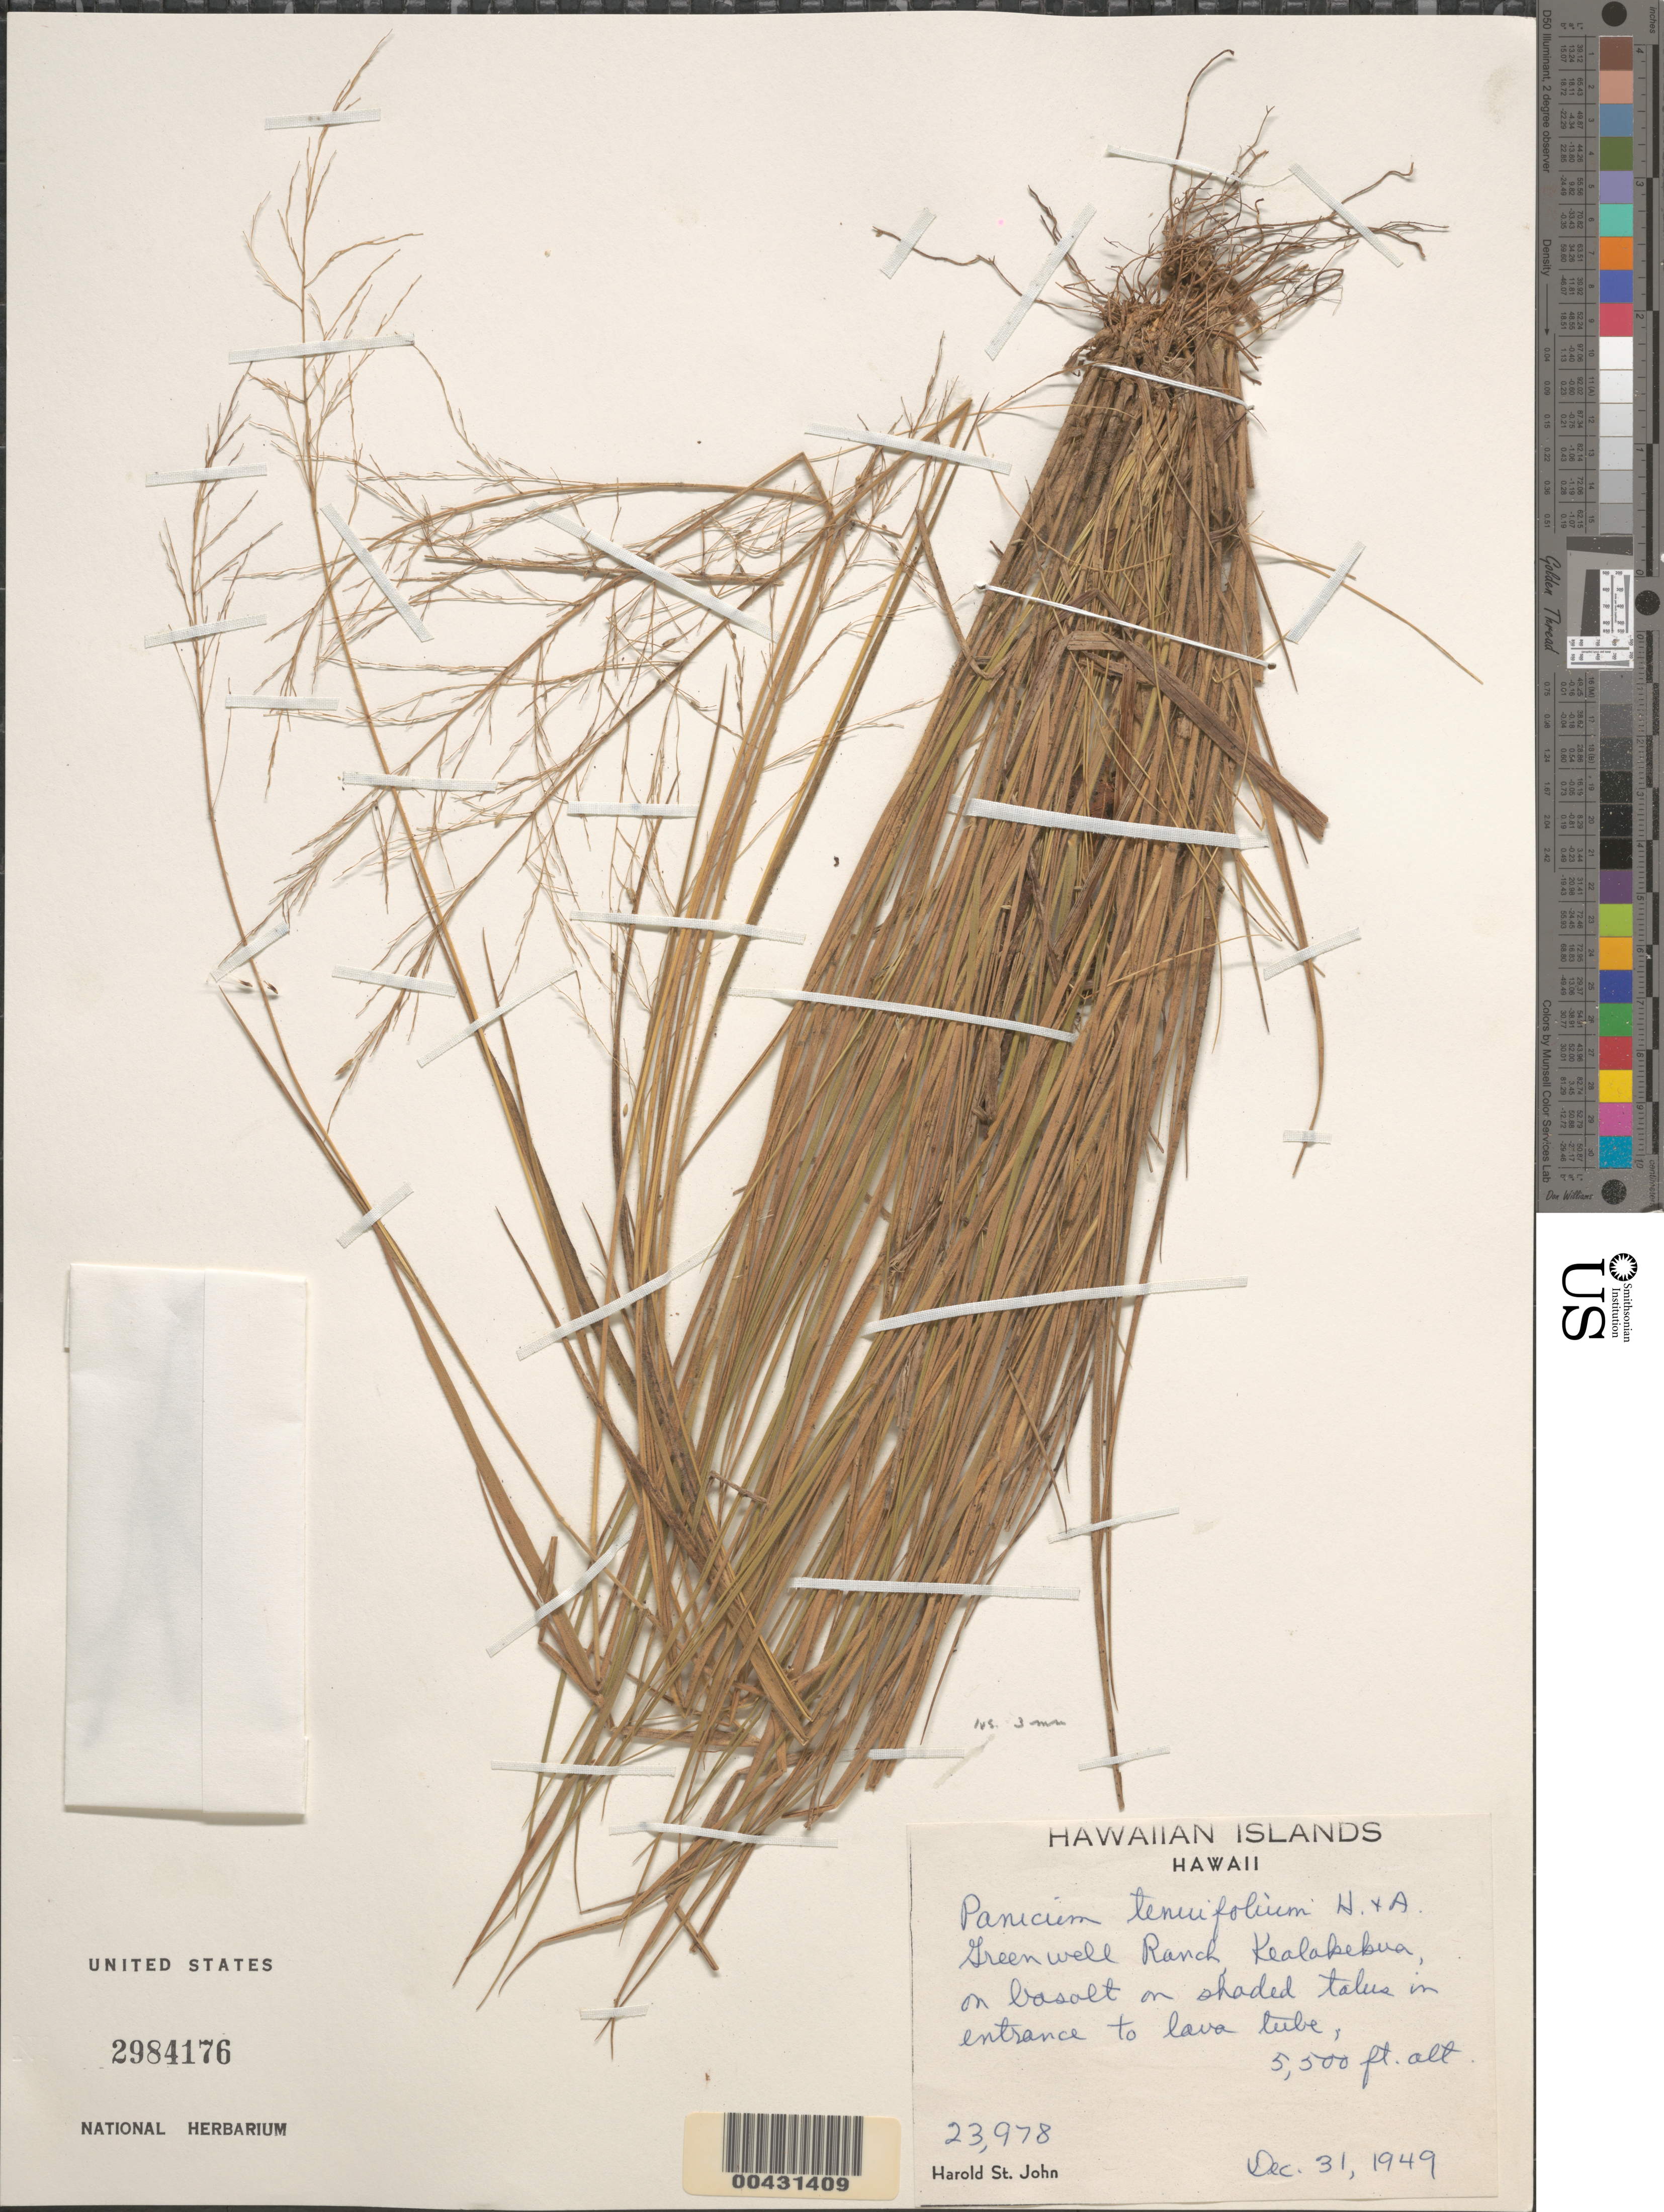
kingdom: Plantae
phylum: Tracheophyta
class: Liliopsida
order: Poales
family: Poaceae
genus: Panicum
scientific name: Panicum tenuifolium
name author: Hook. & Arn.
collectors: H. St. John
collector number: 23978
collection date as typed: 31 Dec 1949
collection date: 1949-12-31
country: United States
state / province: Hawaii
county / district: Hawaii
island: Hawaii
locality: Greenwell Ranch, Kealakekua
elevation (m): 1676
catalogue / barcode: US 2984176